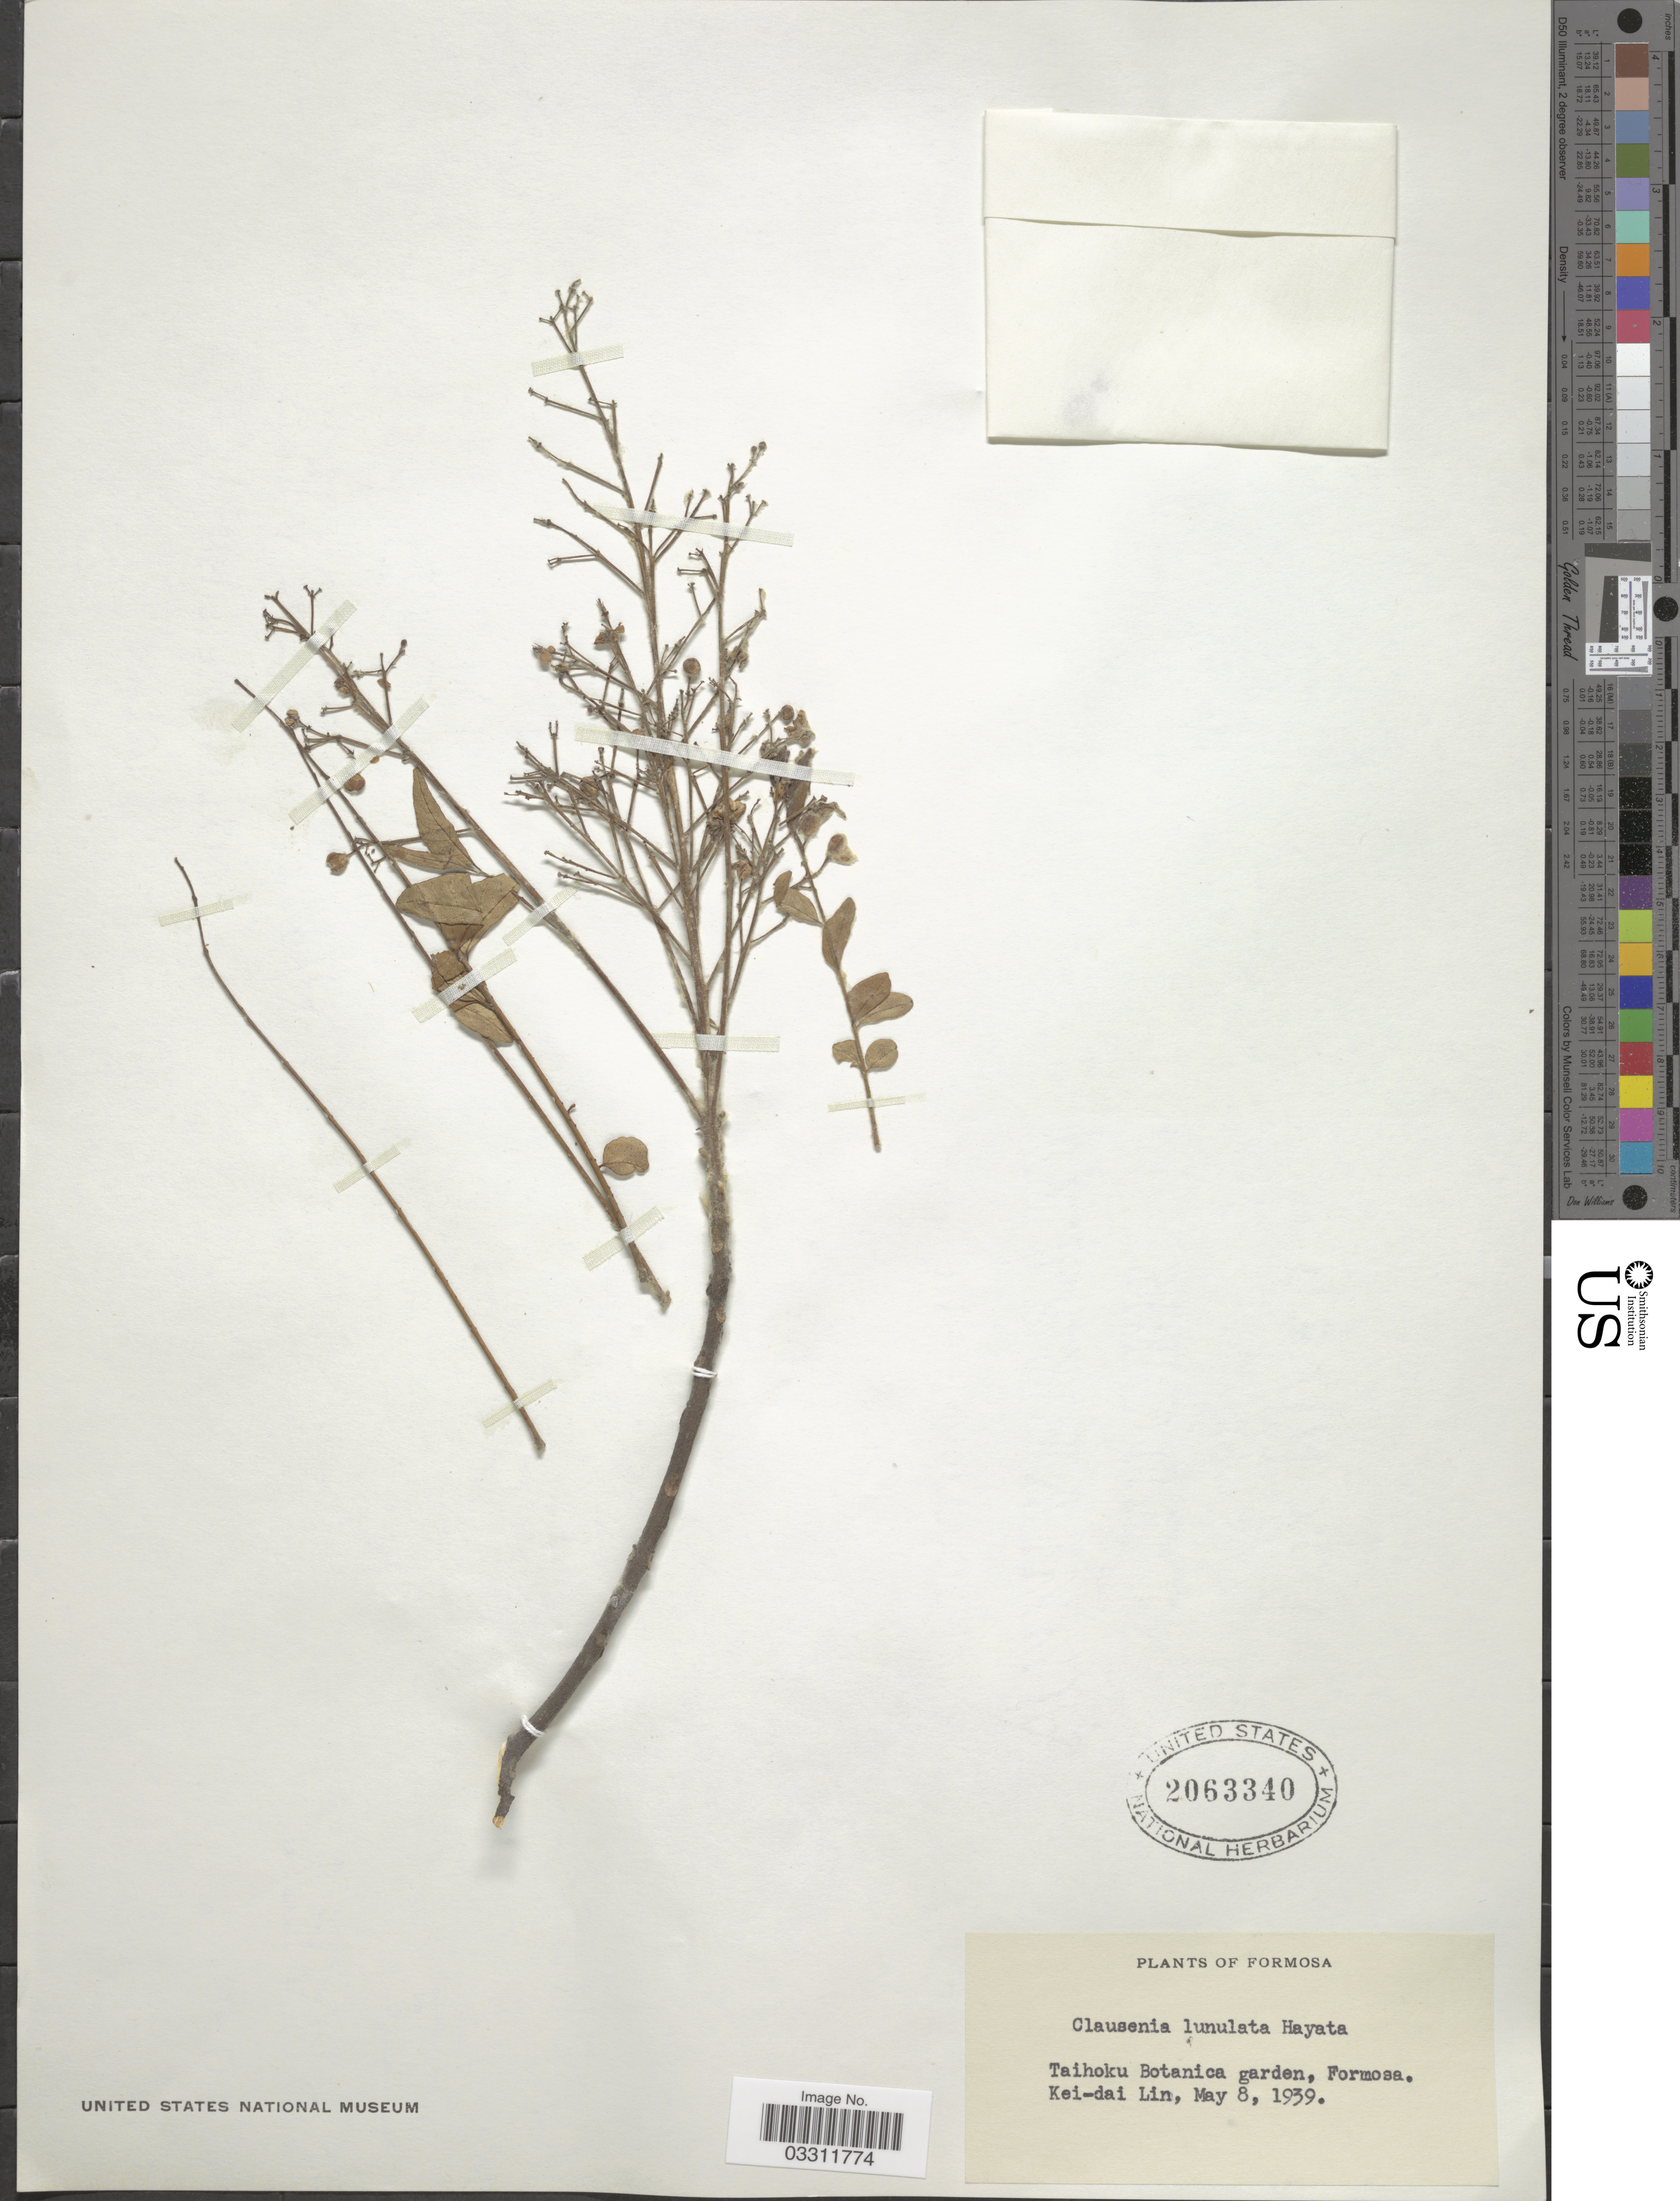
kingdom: Plantae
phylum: Tracheophyta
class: Magnoliopsida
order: Sapindales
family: Rutaceae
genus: Clausena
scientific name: Clausena lunulata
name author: Hayata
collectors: K. Lin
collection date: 1939-05-08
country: Taiwan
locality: Taihoku Botanica garden, Formosa.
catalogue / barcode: US 2063340